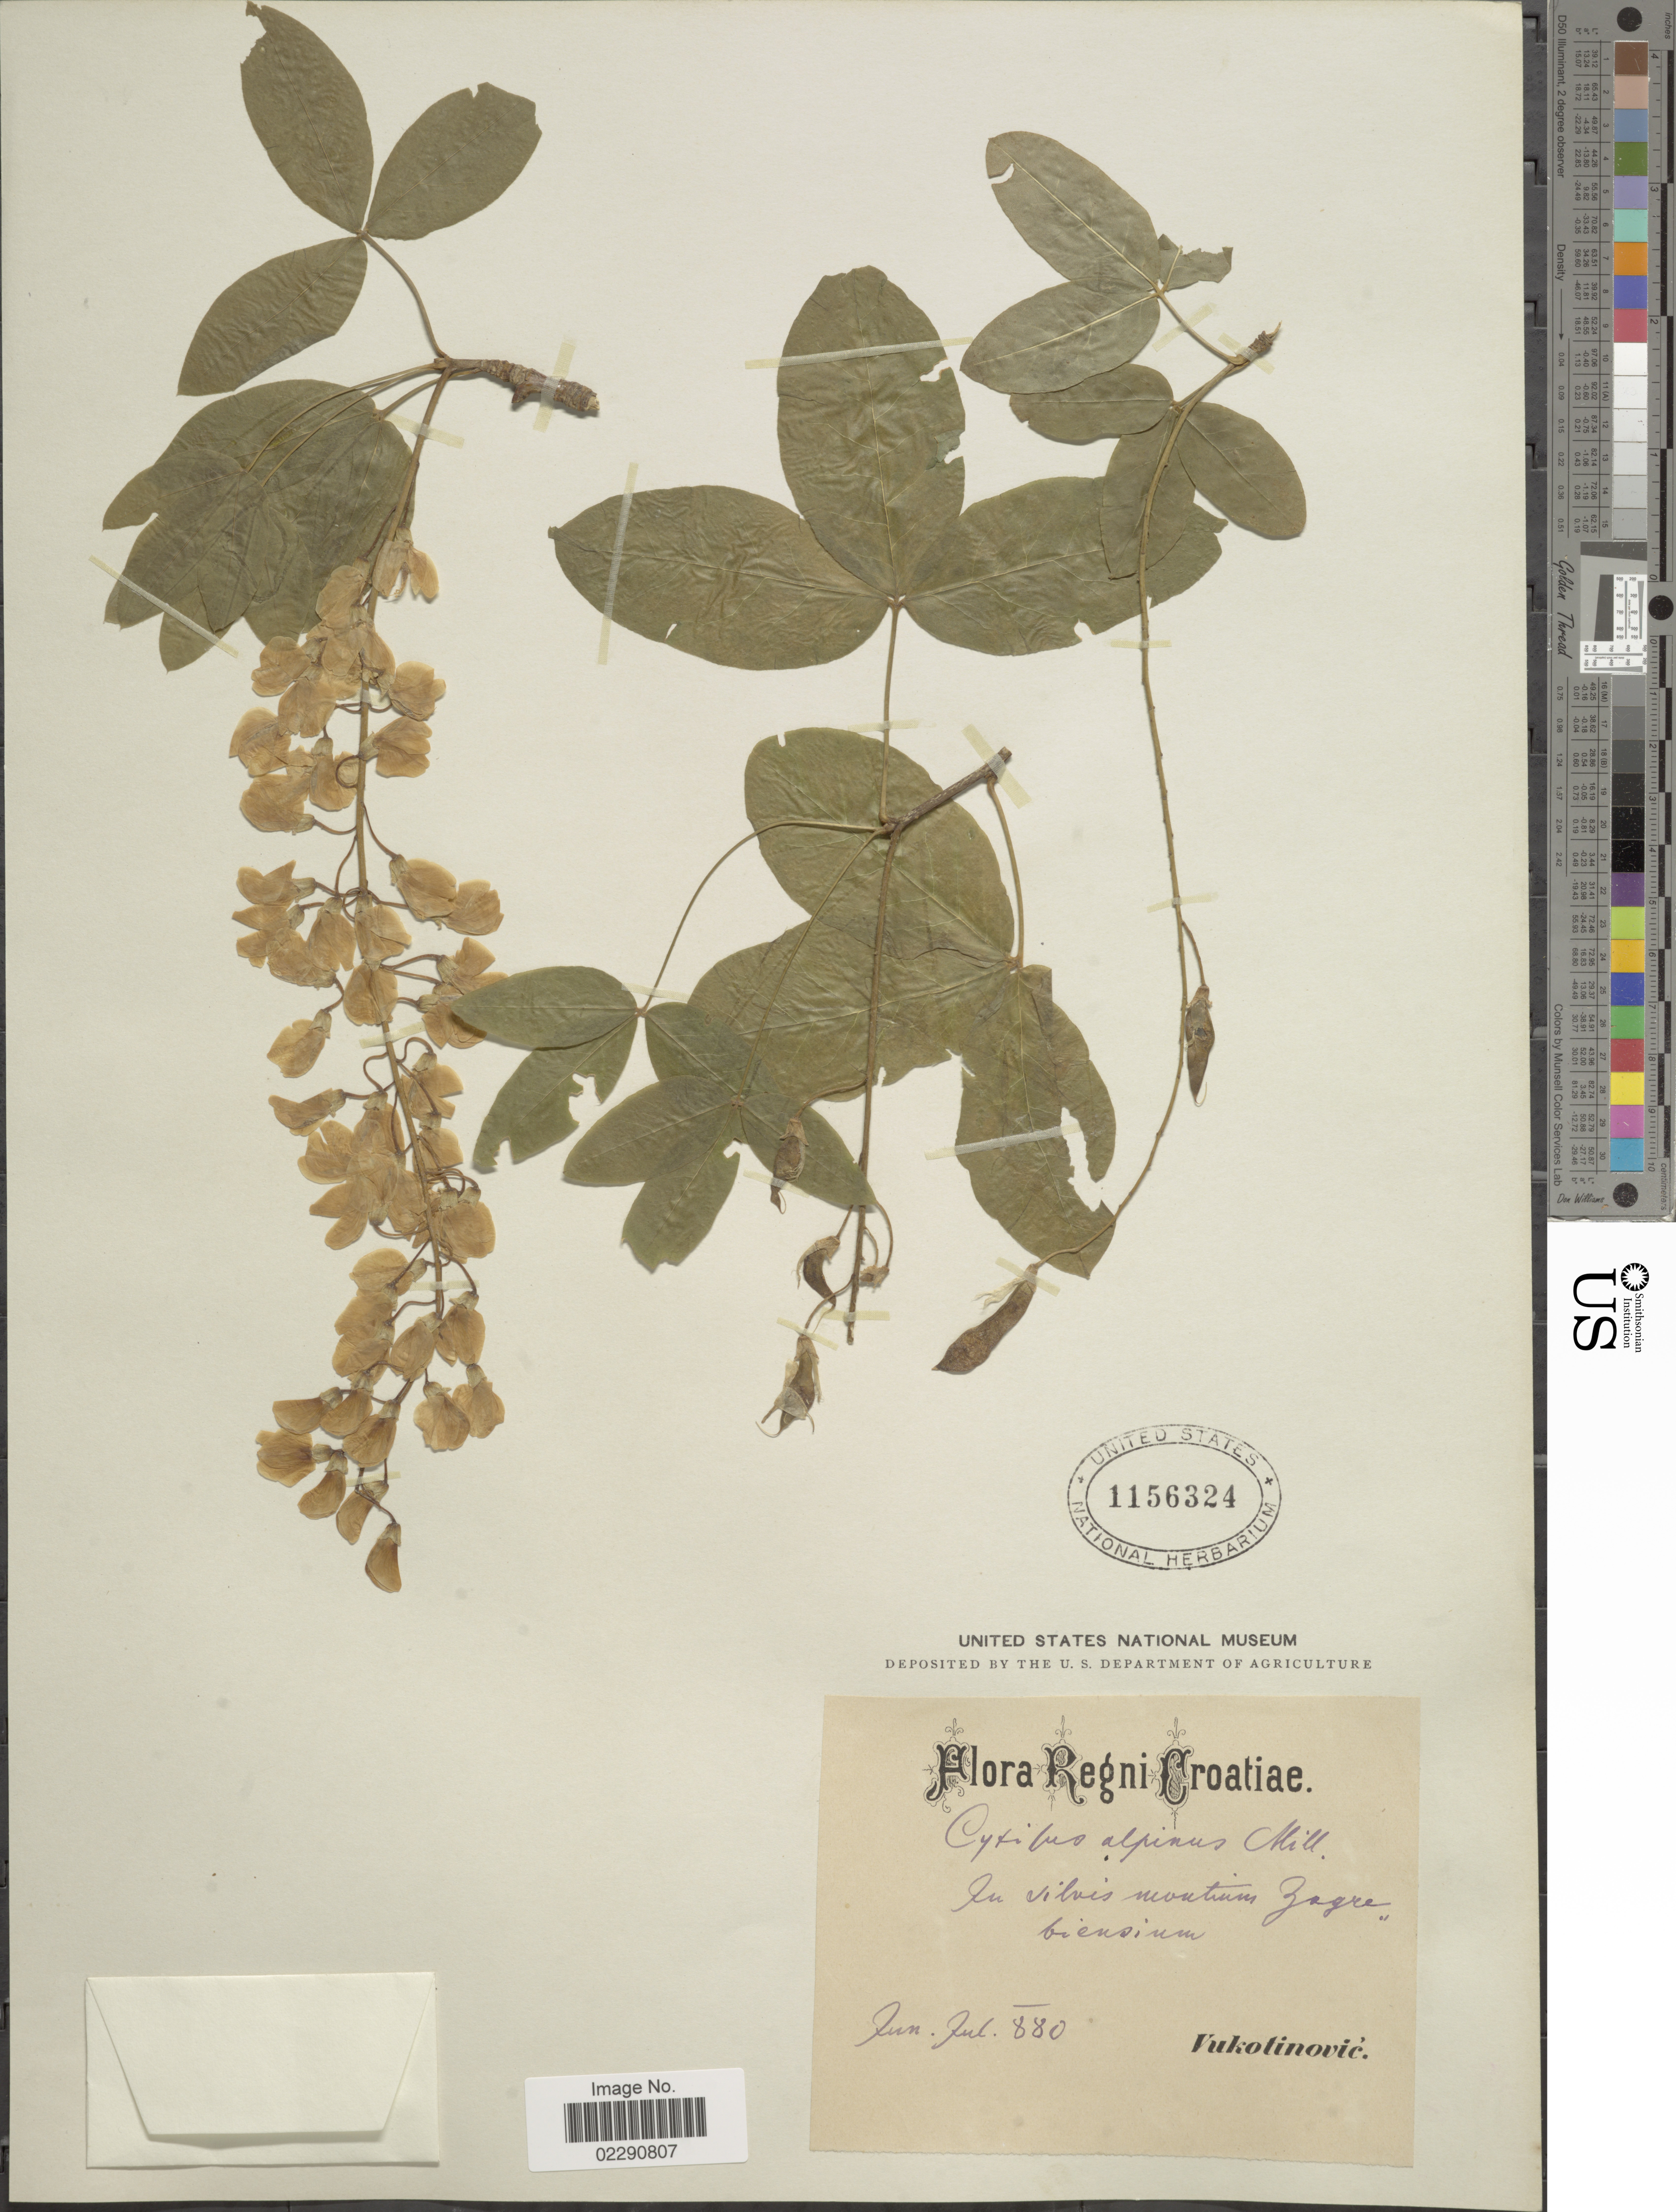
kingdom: Plantae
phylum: Tracheophyta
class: Magnoliopsida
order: Fabales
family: Fabaceae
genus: Laburnum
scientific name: Laburnum alpinum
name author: (Mill.) Bercht. & J. Presl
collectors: L. Vukotinovic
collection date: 1880-06/1880-07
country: Croatia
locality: Montium Zagre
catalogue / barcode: US 1156324